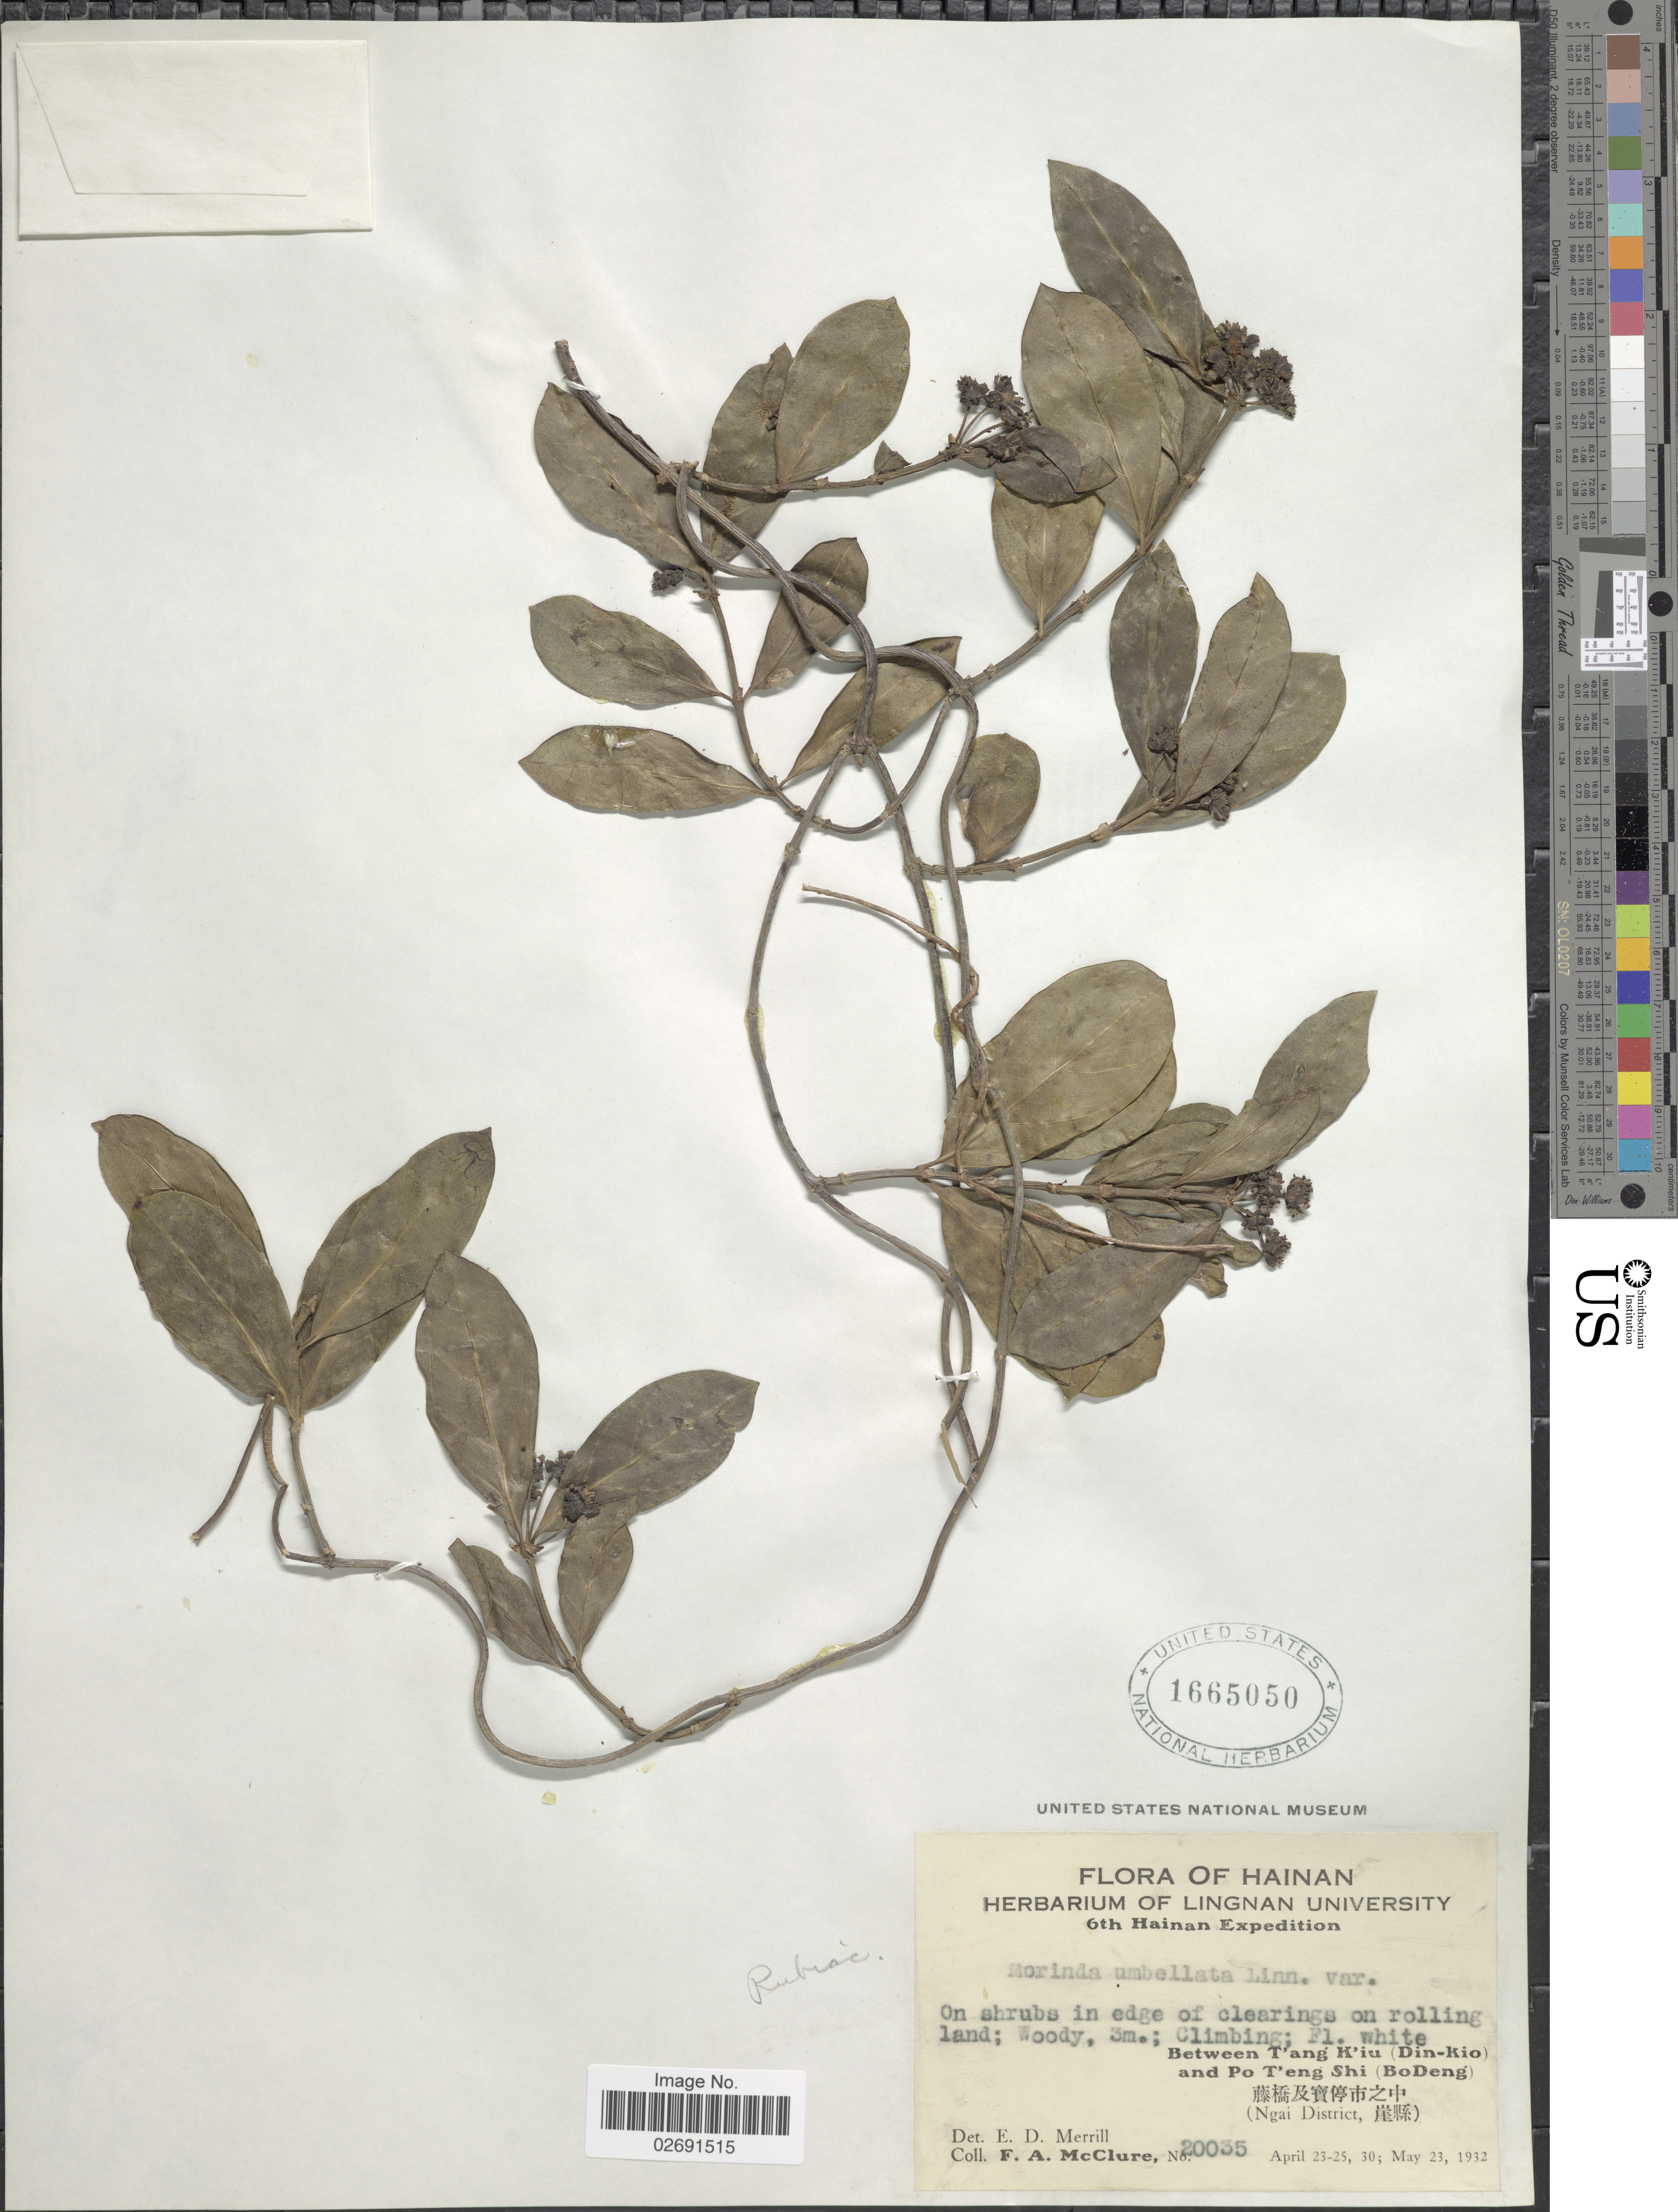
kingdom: Plantae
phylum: Tracheophyta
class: Magnoliopsida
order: Gentianales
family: Rubiaceae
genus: Gynochthodes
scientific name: Gynochthodes umbellata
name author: (L.) Razafim. & B. Bremer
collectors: F. A. McClure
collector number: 20035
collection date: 1932-04-23/1932-05-23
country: China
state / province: Hainan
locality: Between T'ang K'iu (Din-Kio) and Po T'eng Shi (BoDeng), (Ngai District)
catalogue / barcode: US 1665050